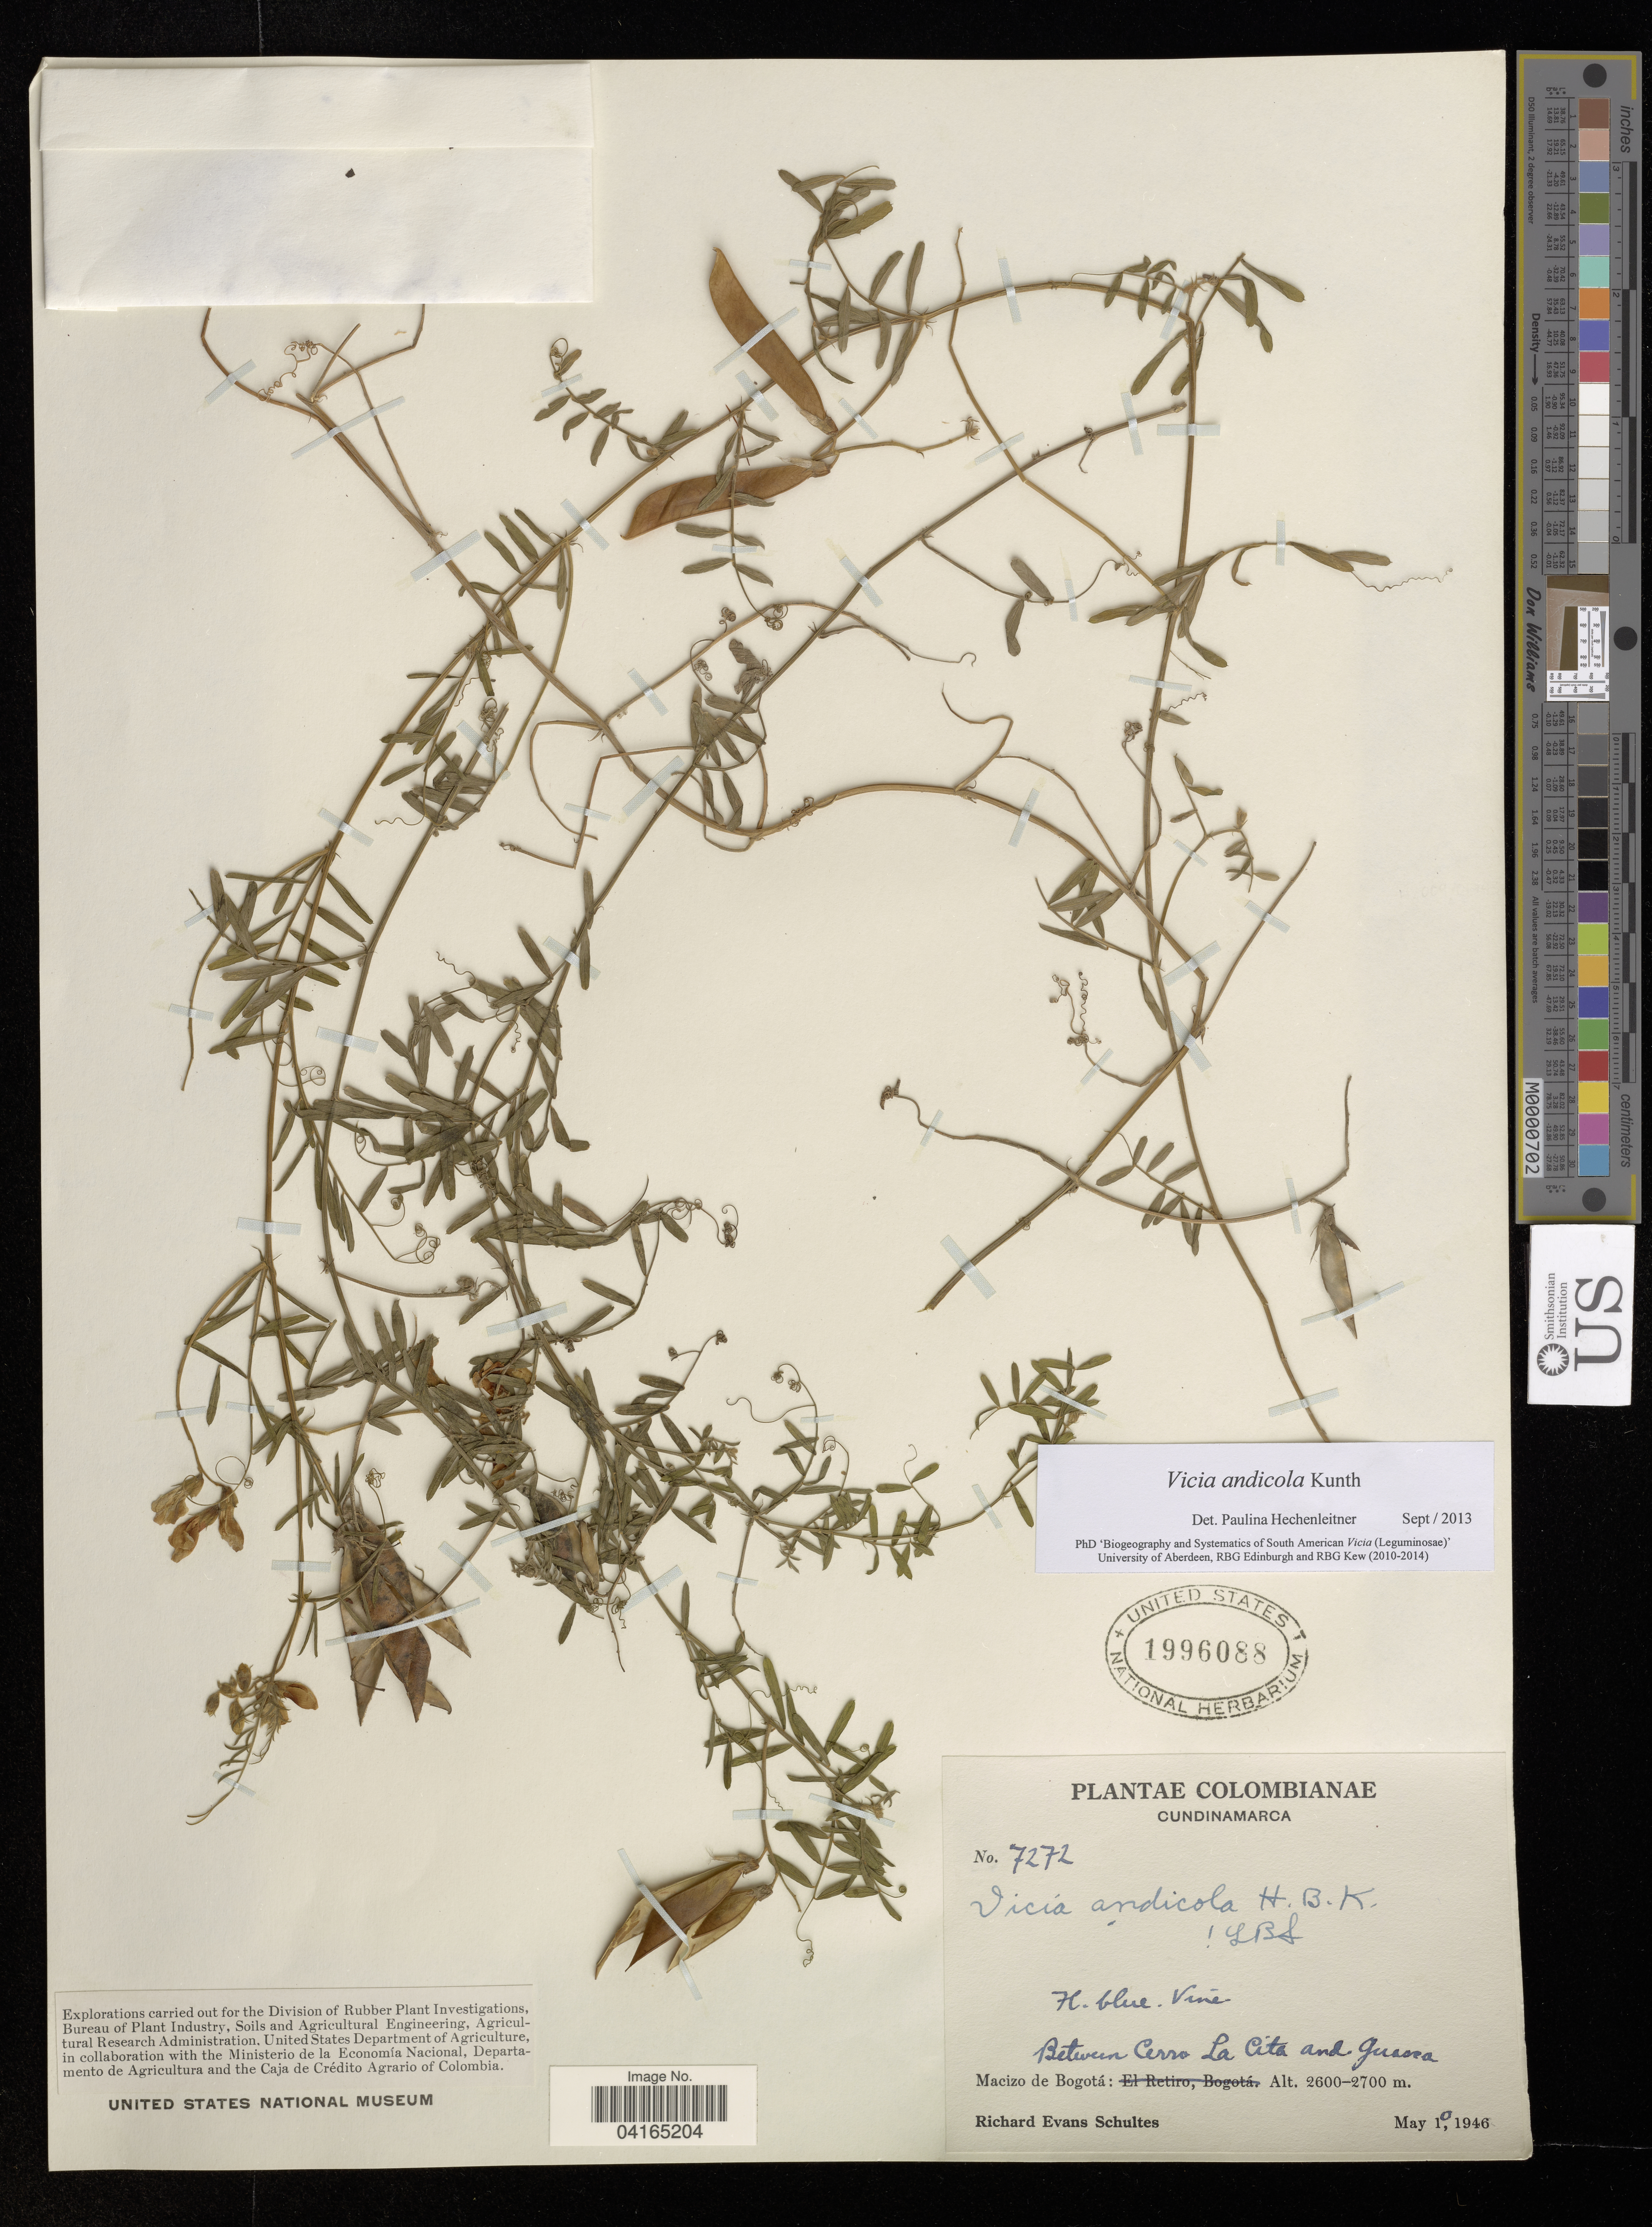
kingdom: Plantae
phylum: Tracheophyta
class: Magnoliopsida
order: Fabales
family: Fabaceae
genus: Vicia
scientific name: Vicia andicola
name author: Kunth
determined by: Hechenleitner, Paulina, RBG Edinburgh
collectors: R. Schultes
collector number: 7272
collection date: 1946-05-10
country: Colombia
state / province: Cundinamarca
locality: Between Cerro La Cita and Guasca. Macizo de Bogotá.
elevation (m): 2600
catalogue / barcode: US 1996088